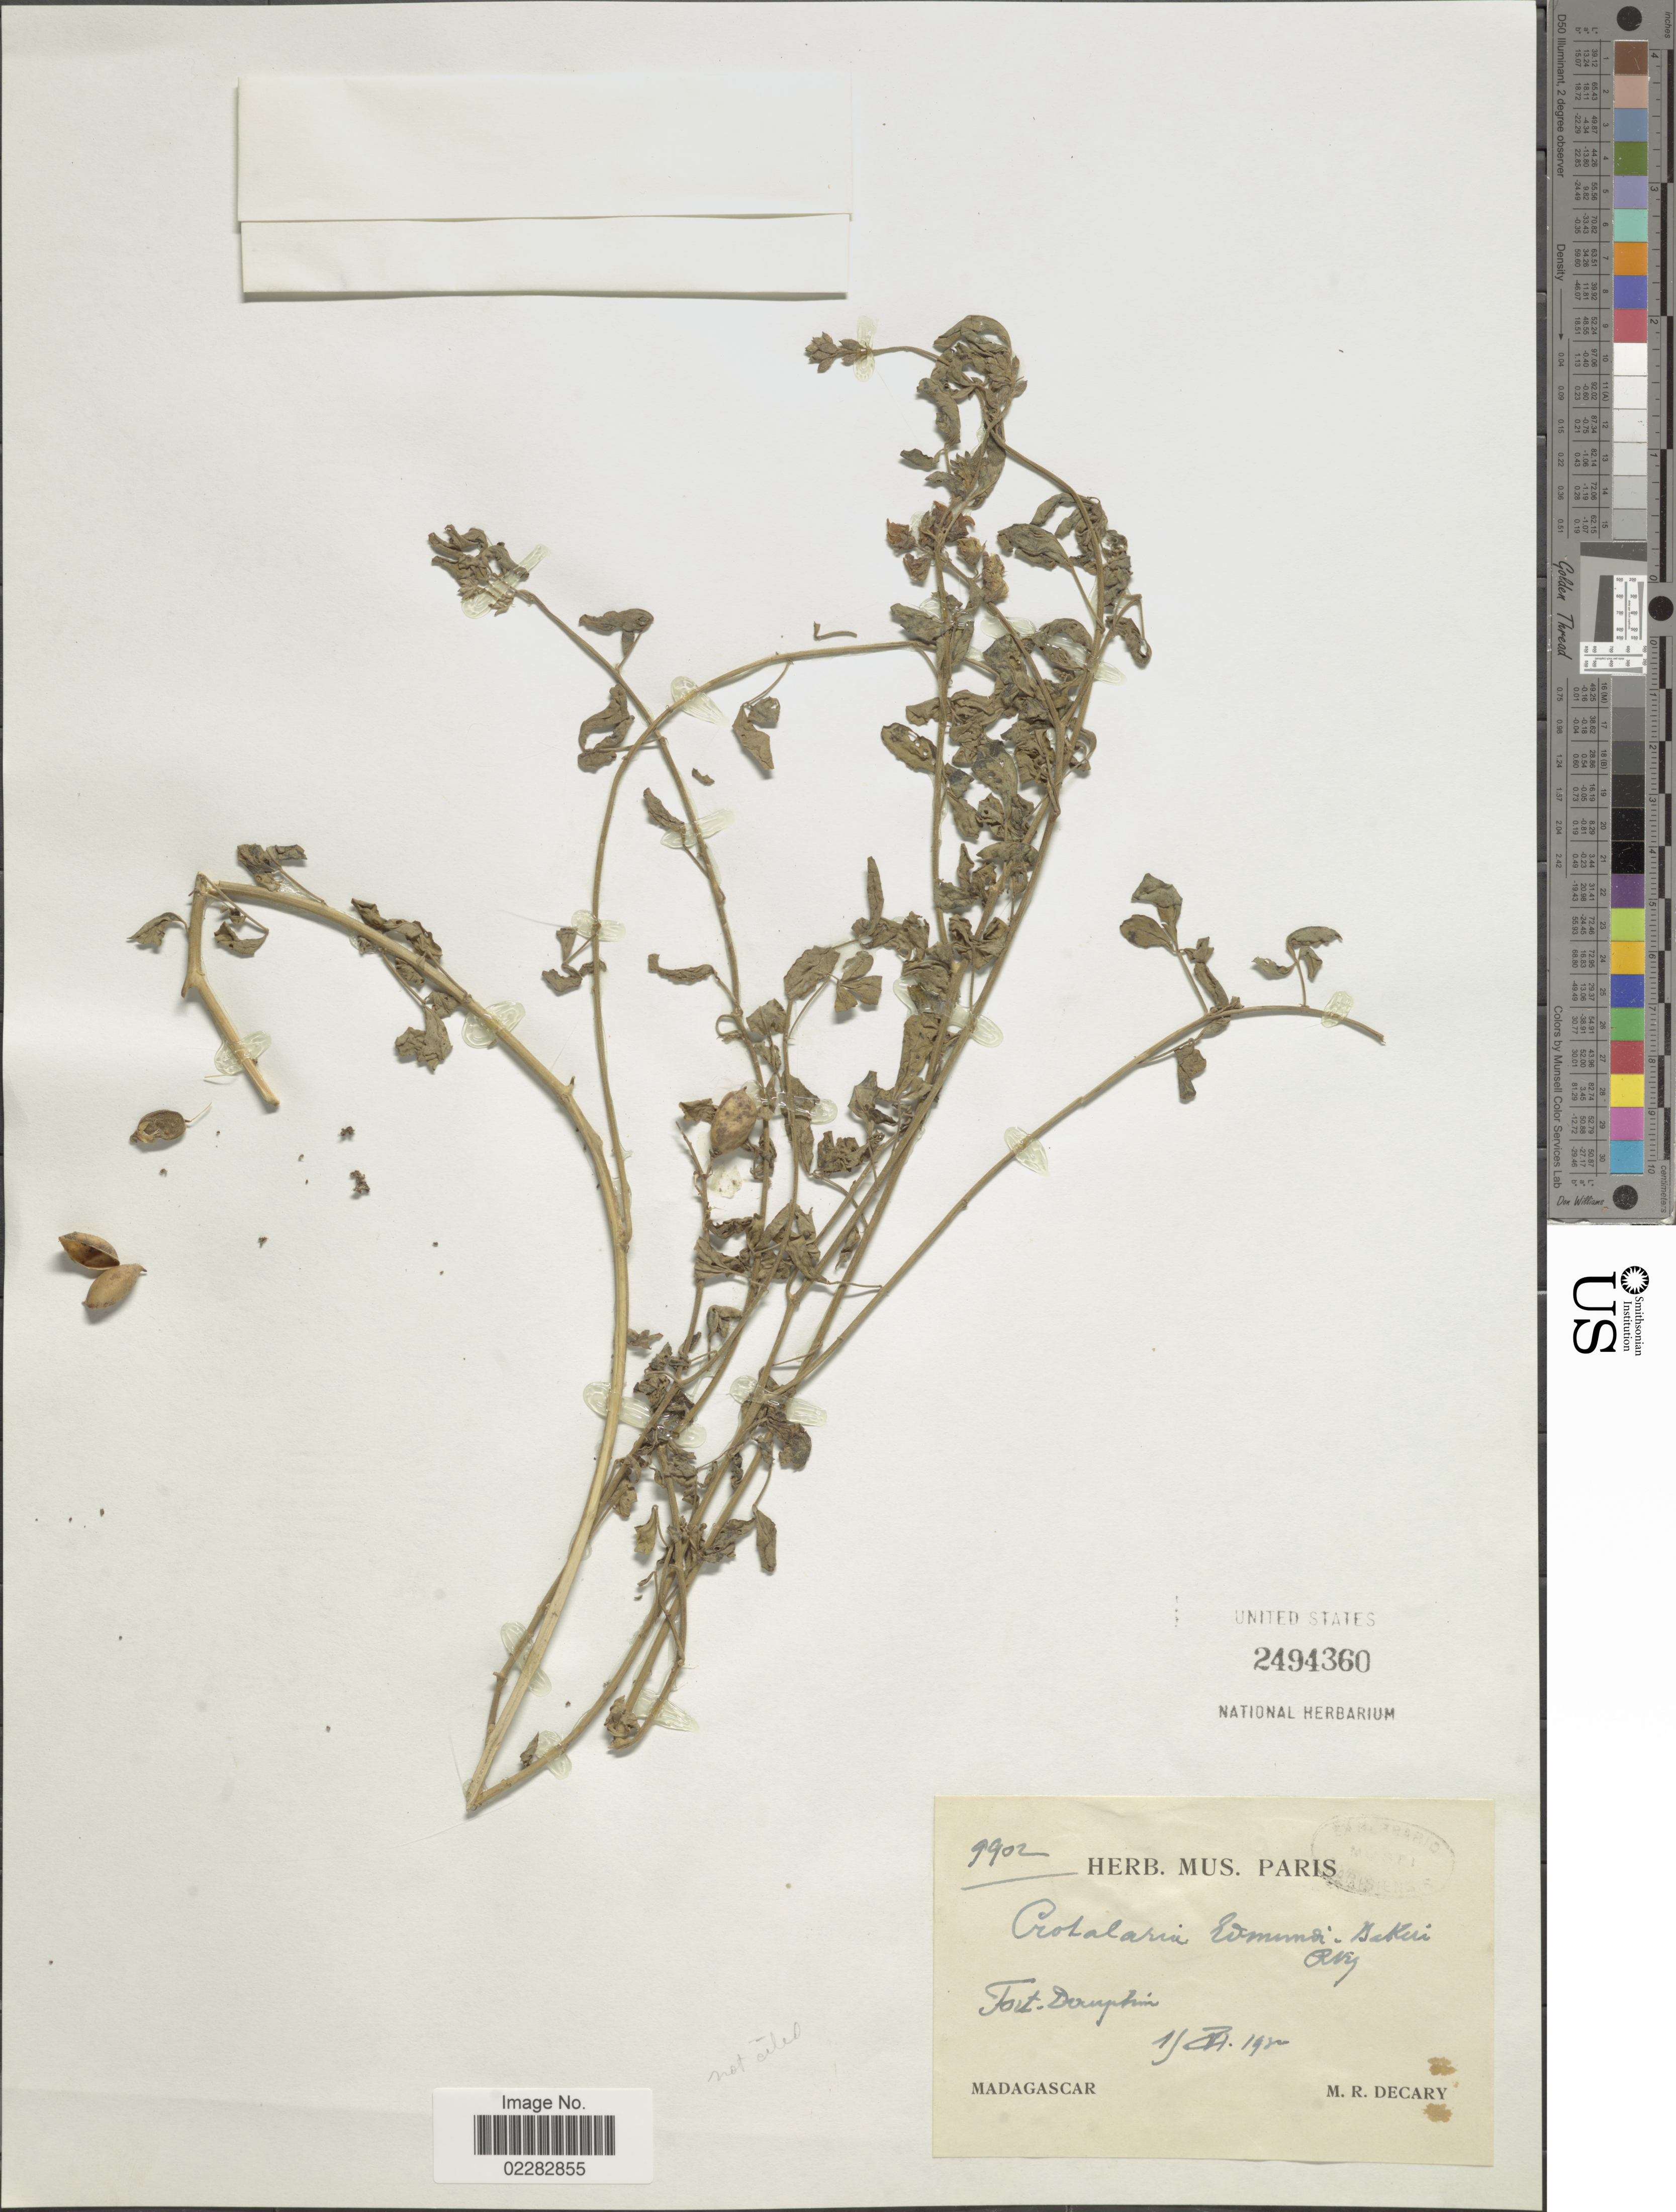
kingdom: Plantae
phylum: Tracheophyta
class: Magnoliopsida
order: Fabales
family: Fabaceae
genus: Crotalaria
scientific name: Crotalaria edmundi-bakeri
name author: R. Vig.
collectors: R. Decary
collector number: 9902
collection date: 1920-02-11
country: Madagascar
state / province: Anosy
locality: Fort Dauphin [Tolagnaro]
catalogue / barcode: US 2494360